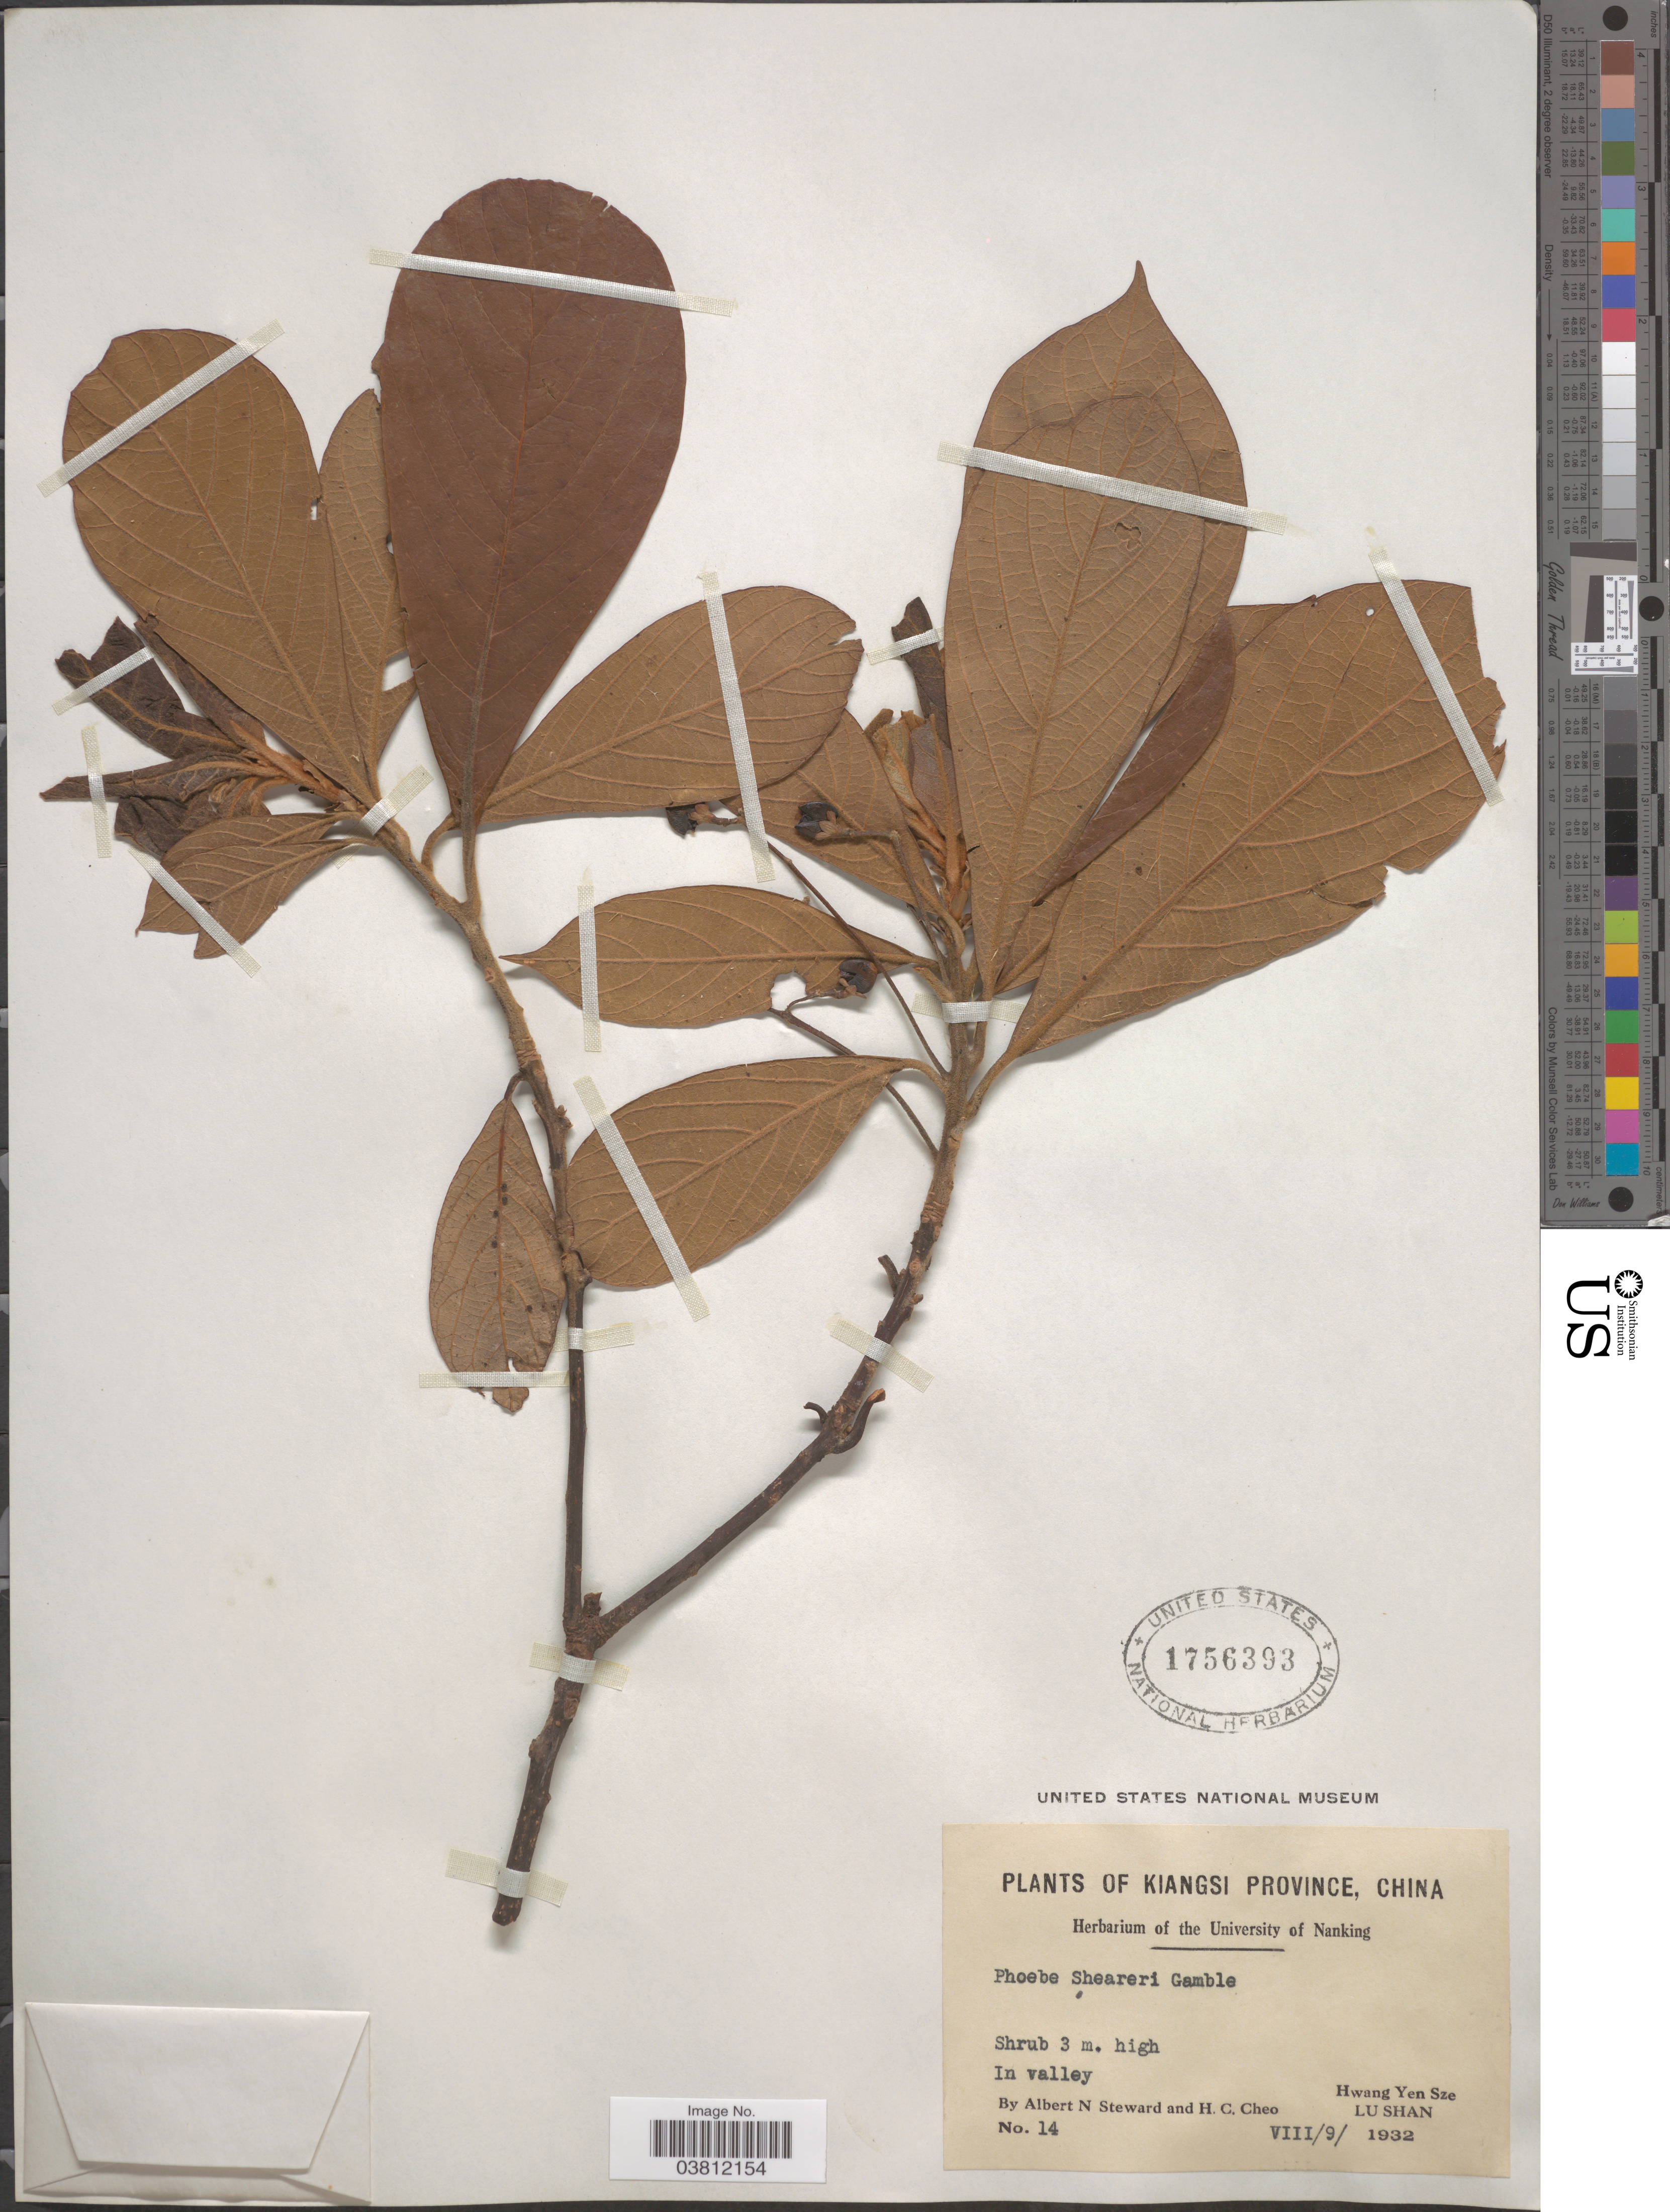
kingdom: Plantae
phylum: Tracheophyta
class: Magnoliopsida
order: Laurales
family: Lauraceae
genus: Phoebe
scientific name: Phoebe sheareri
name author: (Hemsl.) Gamble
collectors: A. N. Steward & H. Cheo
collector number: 14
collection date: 1932-08-09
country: China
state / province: Jiangxi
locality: Kiangsi Province. In valley. Hwang Yeng Sze. Lu Shan.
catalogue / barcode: US 1756393